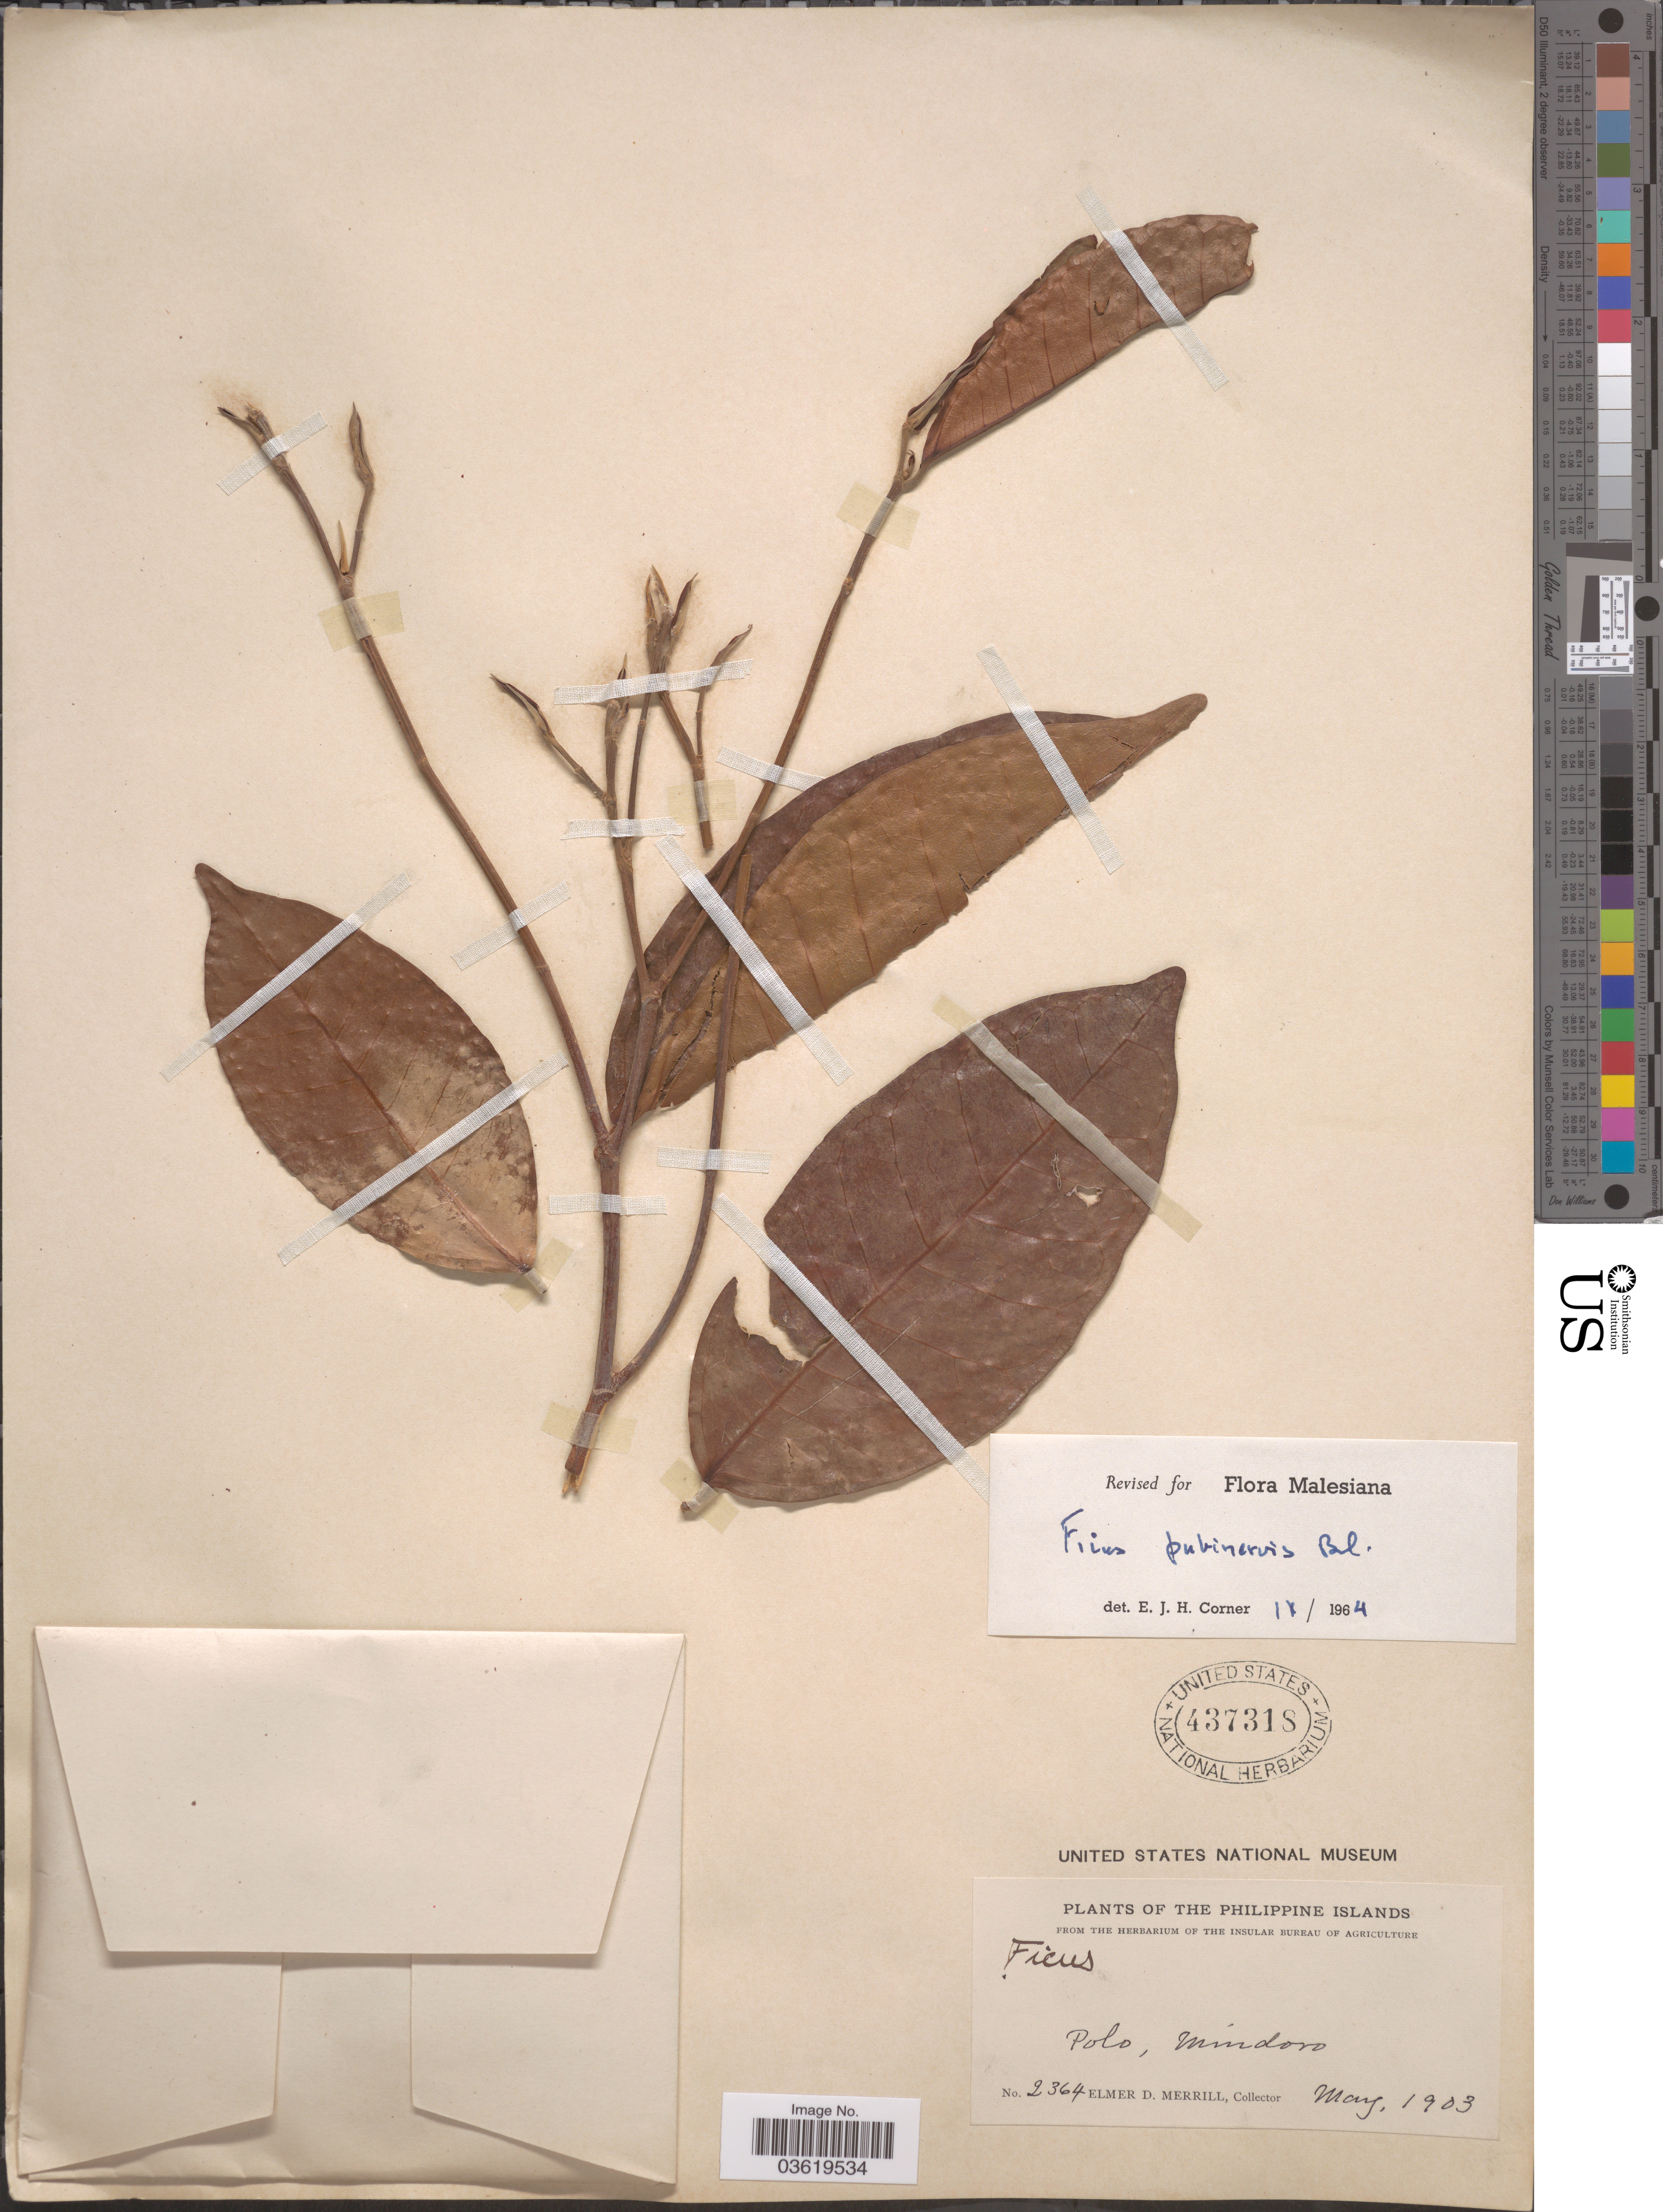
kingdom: Plantae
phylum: Tracheophyta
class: Magnoliopsida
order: Rosales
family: Moraceae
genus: Ficus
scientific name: Ficus pubinervis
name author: Blume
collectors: E. D. Merrill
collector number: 2364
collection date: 1903-05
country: Philippines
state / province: Mimaropa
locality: Polo, Mindoro.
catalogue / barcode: US 437318